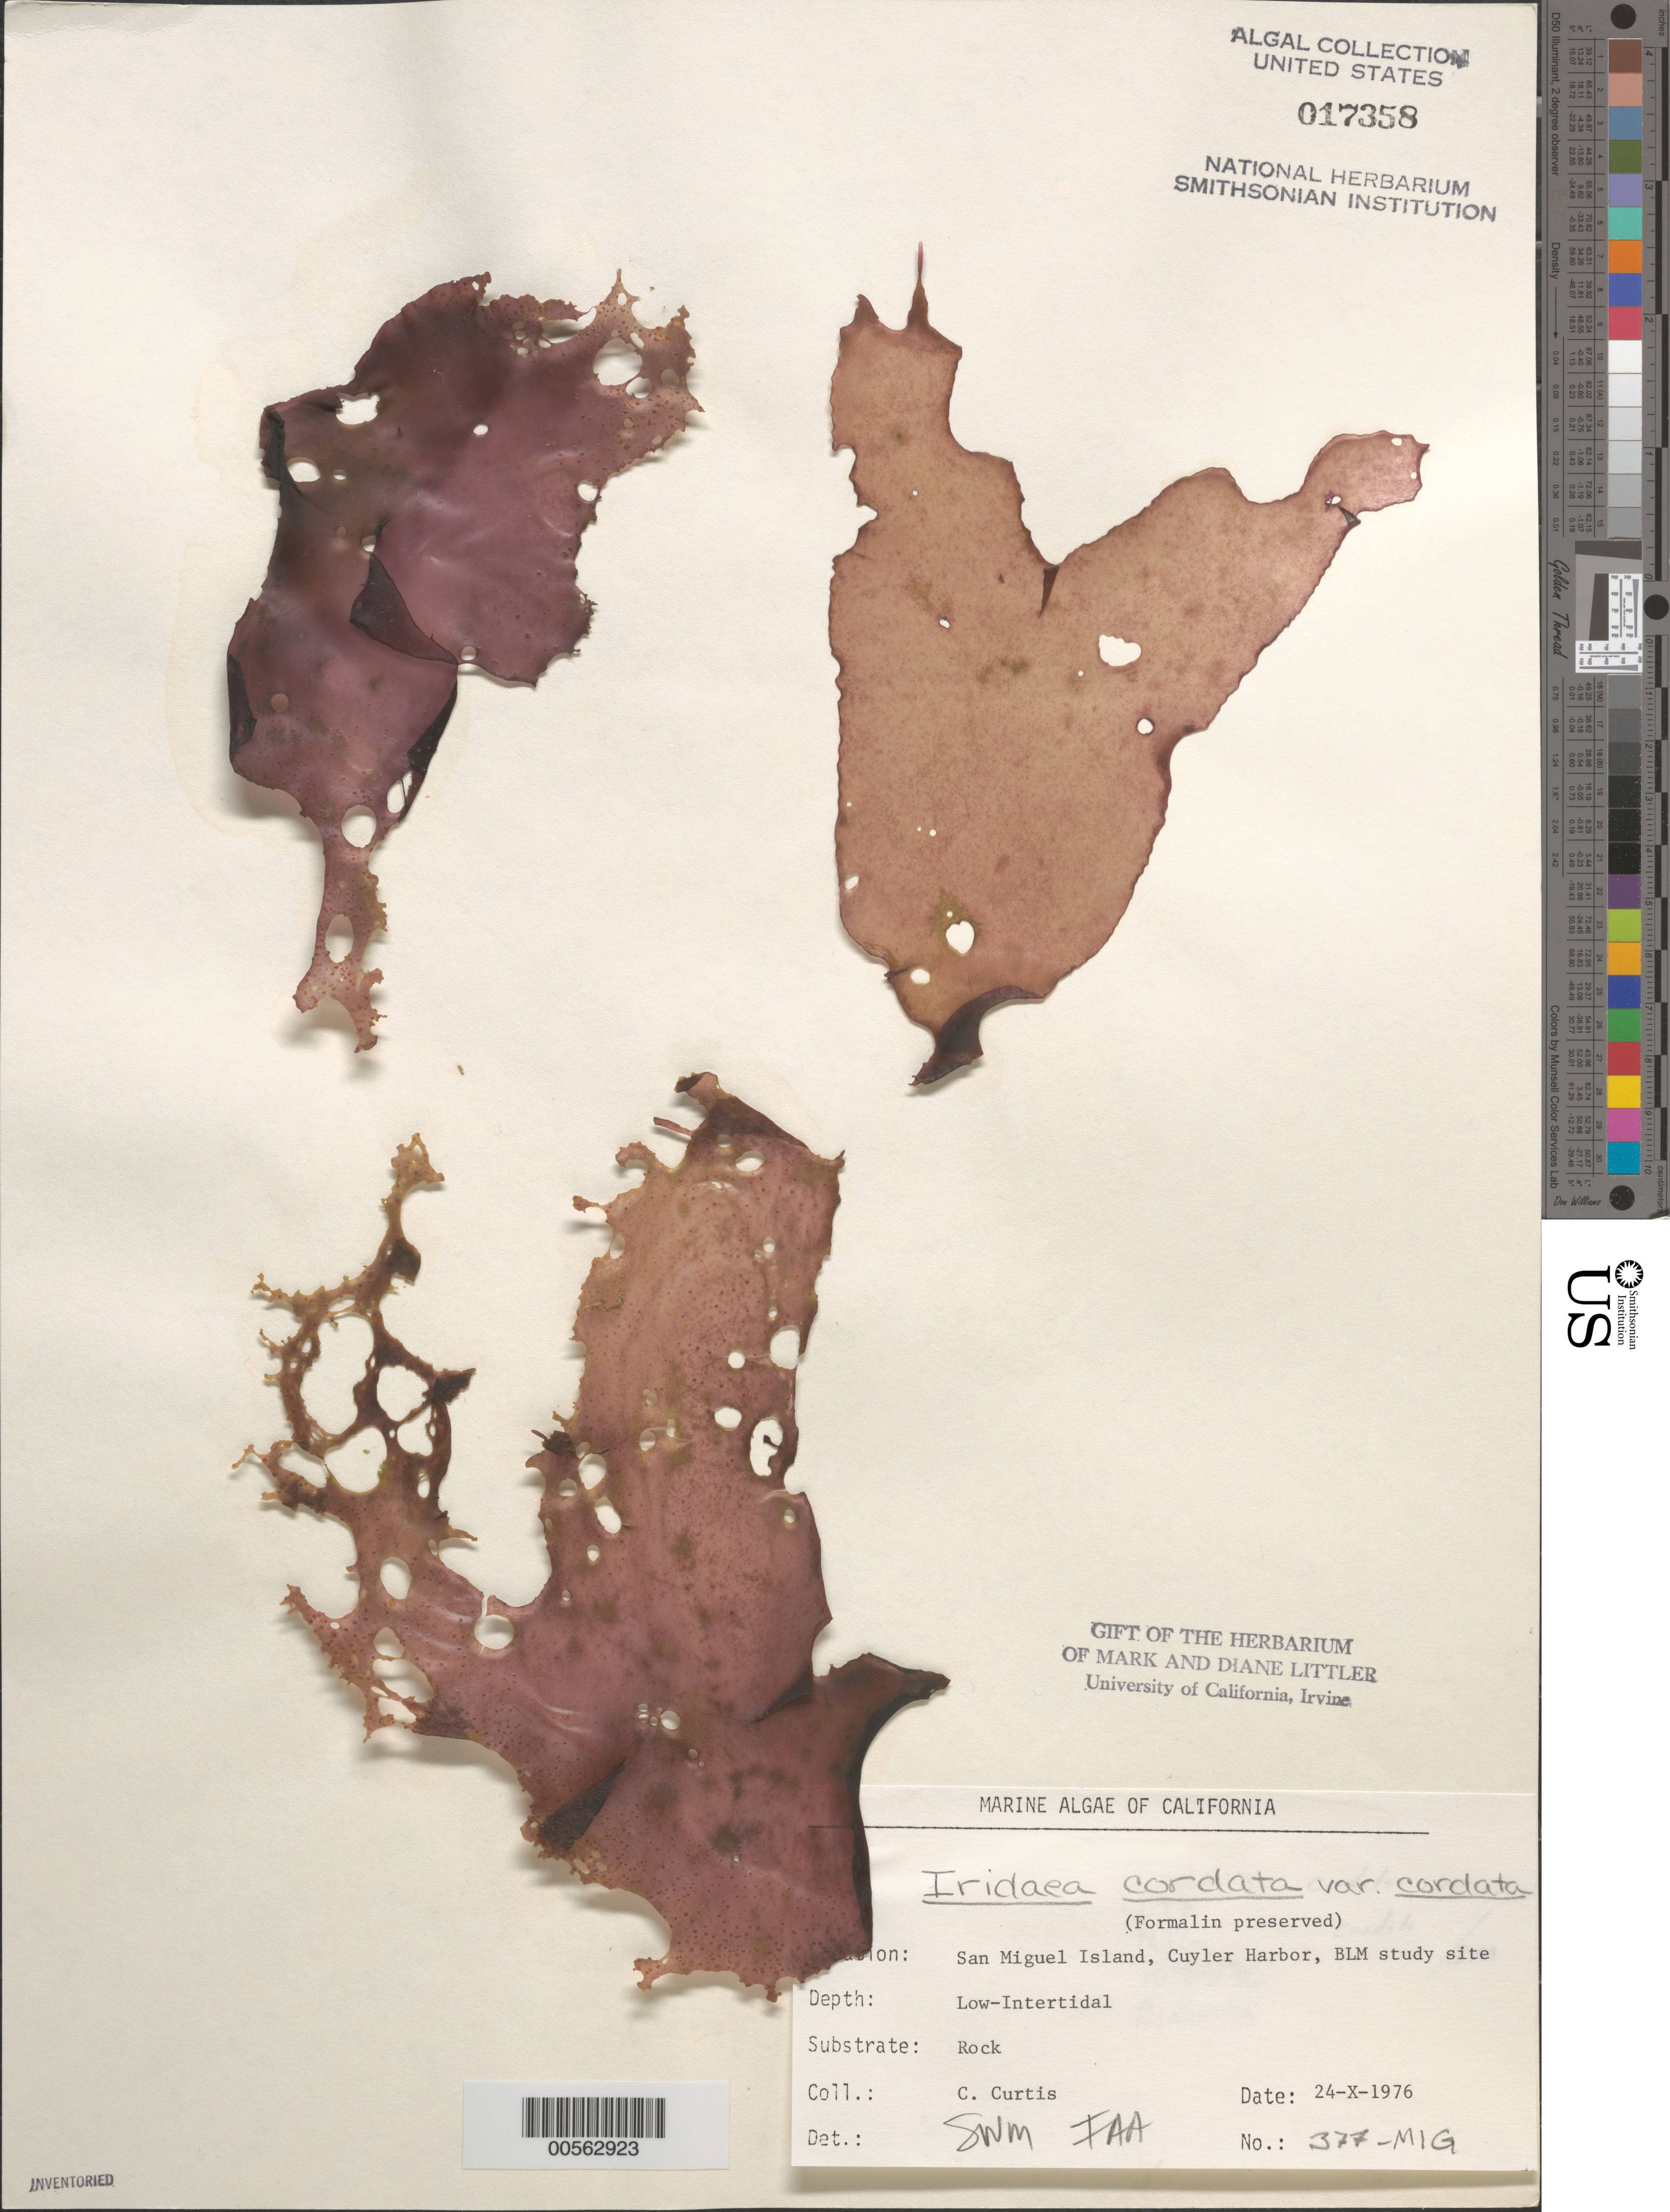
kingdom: Plantae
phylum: Rhodophyta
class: Florideophyceae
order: Gigartinales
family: Gigartinaceae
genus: Iridaea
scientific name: Iridaea cordata var. cordata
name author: (Turner) Bory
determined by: Murray, S. N.; Abbott, I. A.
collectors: C. Curtis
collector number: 377-mig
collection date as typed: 24 Oct 1976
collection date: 1976-10-24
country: United States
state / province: California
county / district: Santa Barbara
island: San Miguel Island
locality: Cuyler Harbor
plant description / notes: BLM-SOCALBIGHT Rocky Intertidal Survey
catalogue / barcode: US 17358